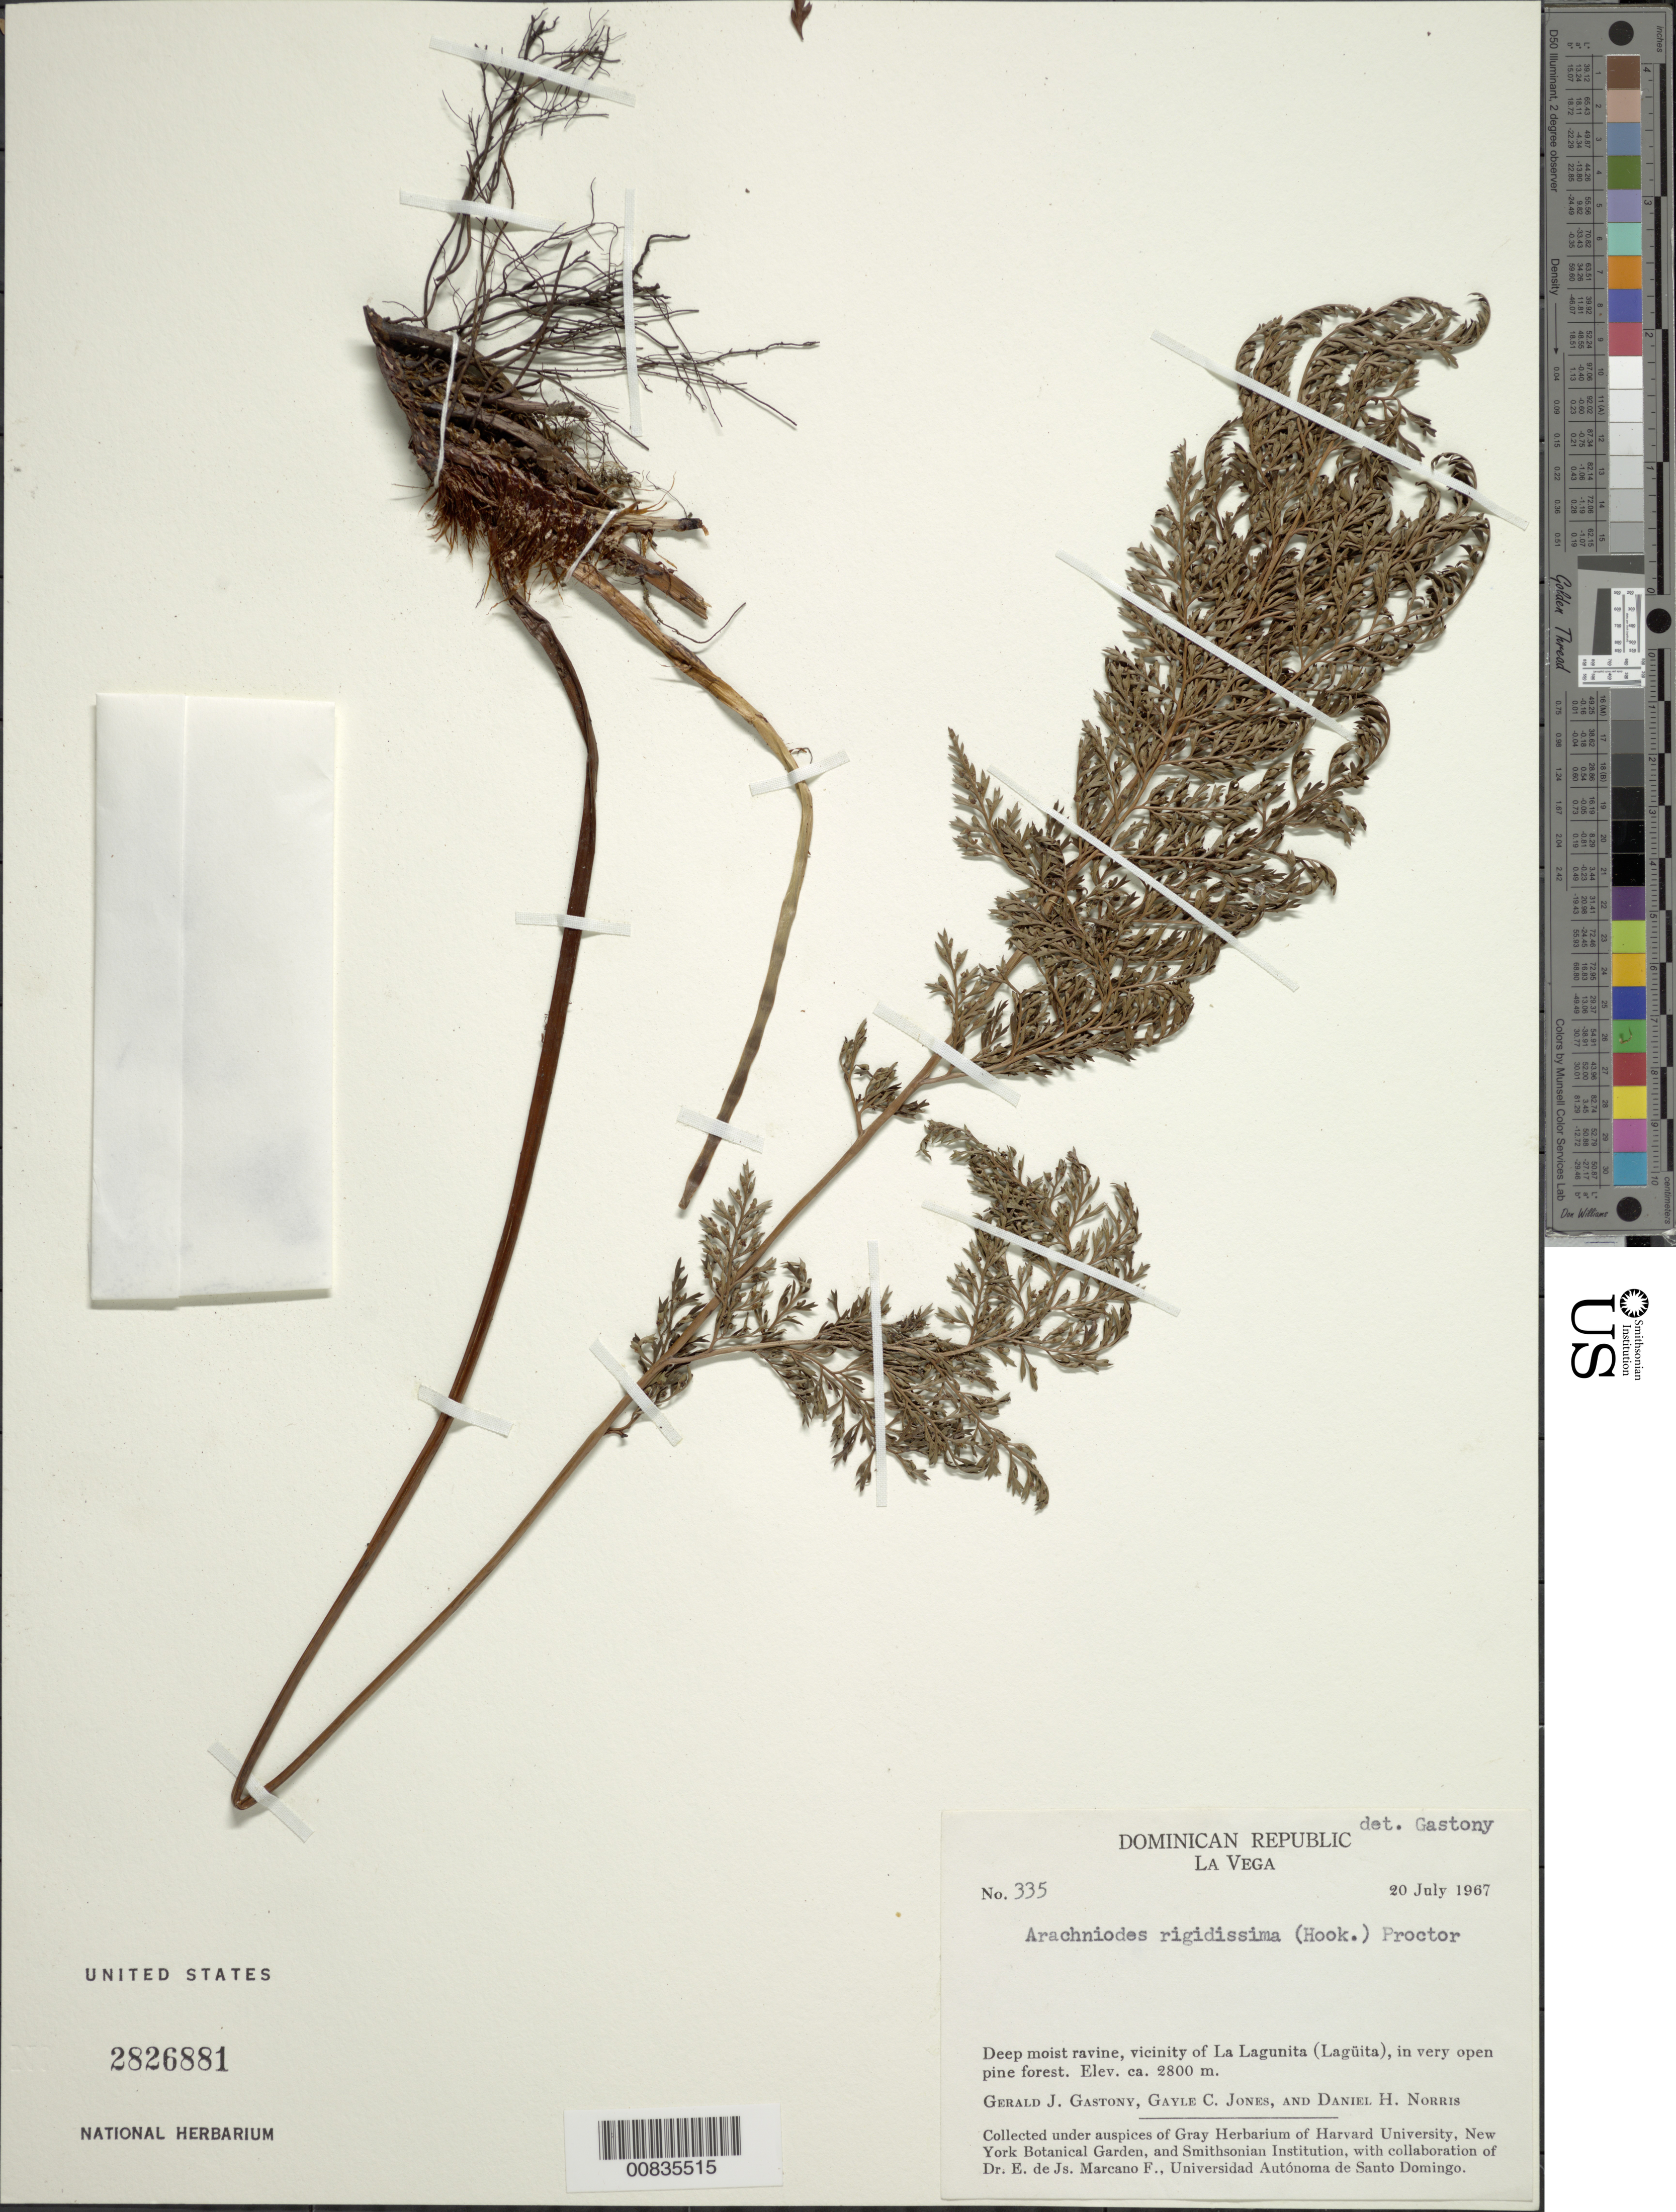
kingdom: Plantae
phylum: Tracheophyta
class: Polypodiopsida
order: Polypodiales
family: Dryopteridaceae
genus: Arachniodes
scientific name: Arachniodes rigidissima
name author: (Hook.) Proctor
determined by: Gastony, Gerald J.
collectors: G. Gastony, G. C. Jones & D. H. Norris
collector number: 335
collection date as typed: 20 Jul 1967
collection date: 1967-07-20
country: Dominican Republic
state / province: La Vega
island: Hispaniola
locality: La Lagunita vicinity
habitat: Deep moist ravine, in very open pine forest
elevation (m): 2800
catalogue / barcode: US 2826881